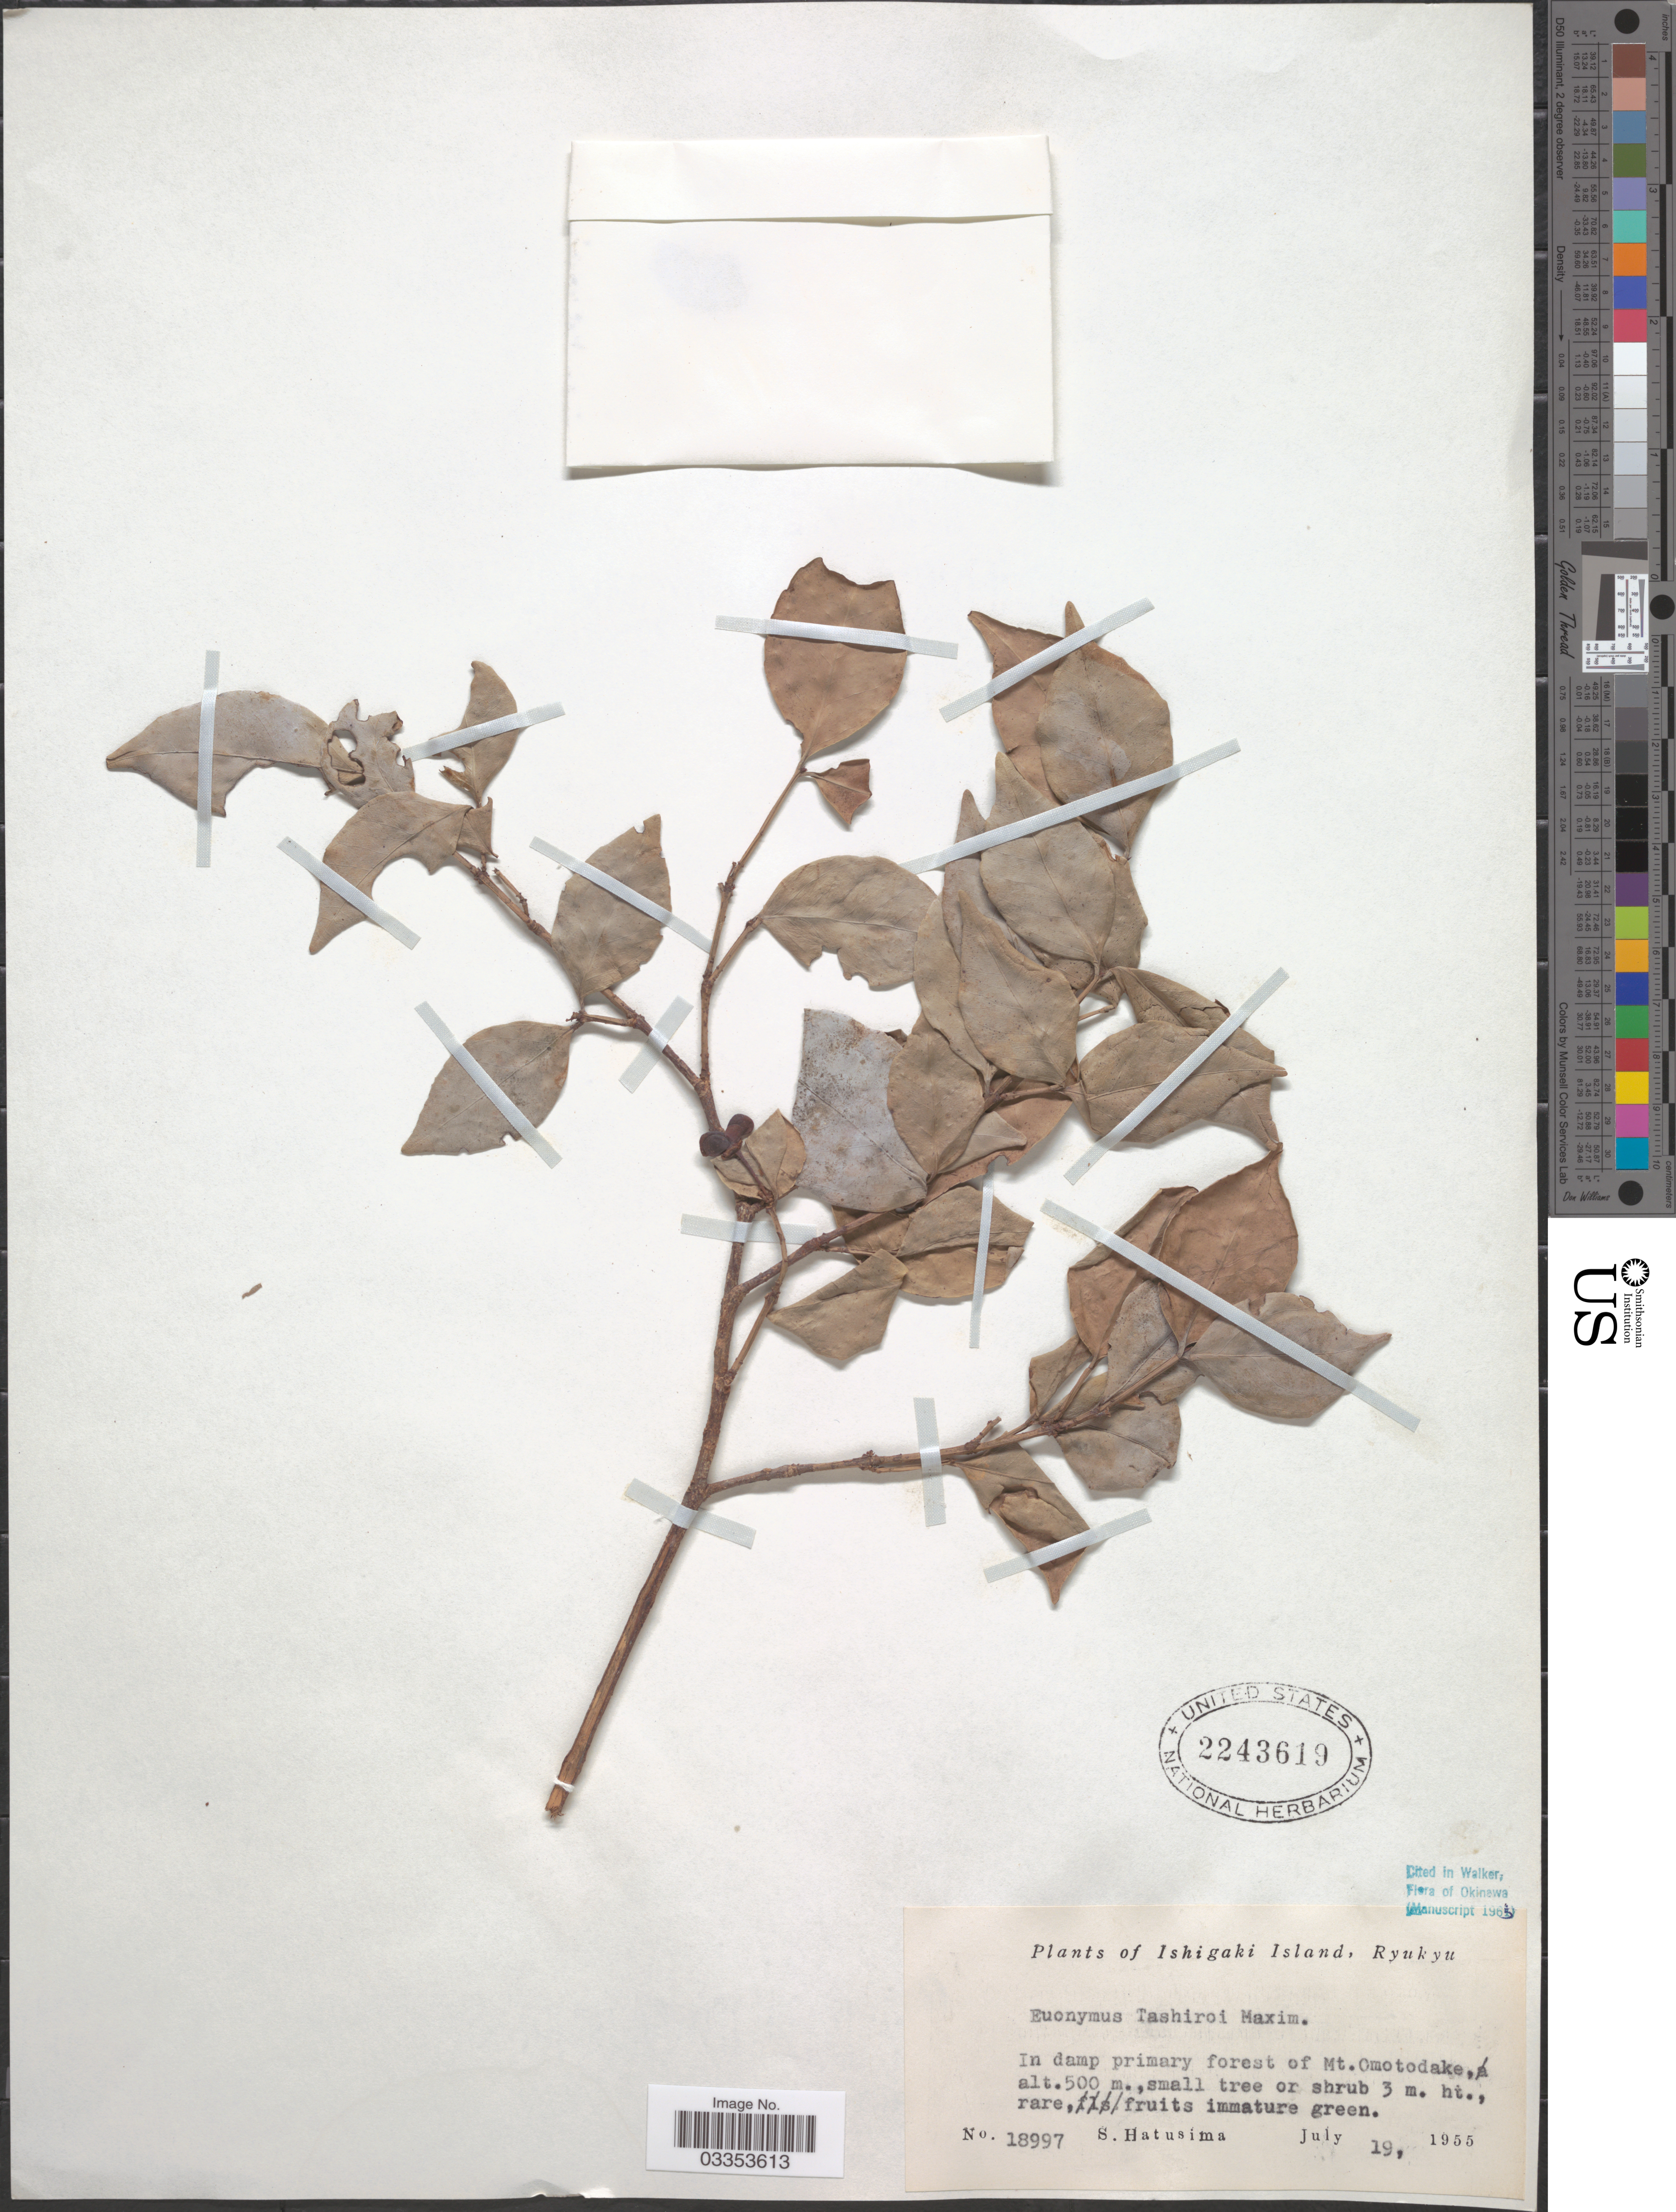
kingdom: Plantae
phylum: Tracheophyta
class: Magnoliopsida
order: Celastrales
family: Celastraceae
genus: Euonymus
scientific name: Euonymus tashiroi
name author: Maxim.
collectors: S. Hatusima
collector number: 18997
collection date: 1955-07-19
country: Japan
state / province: Okinawa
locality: Ishigaki Island, Ryukyu. In damp primary forest of Mt. Omotodake.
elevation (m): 500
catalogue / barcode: US 2243619